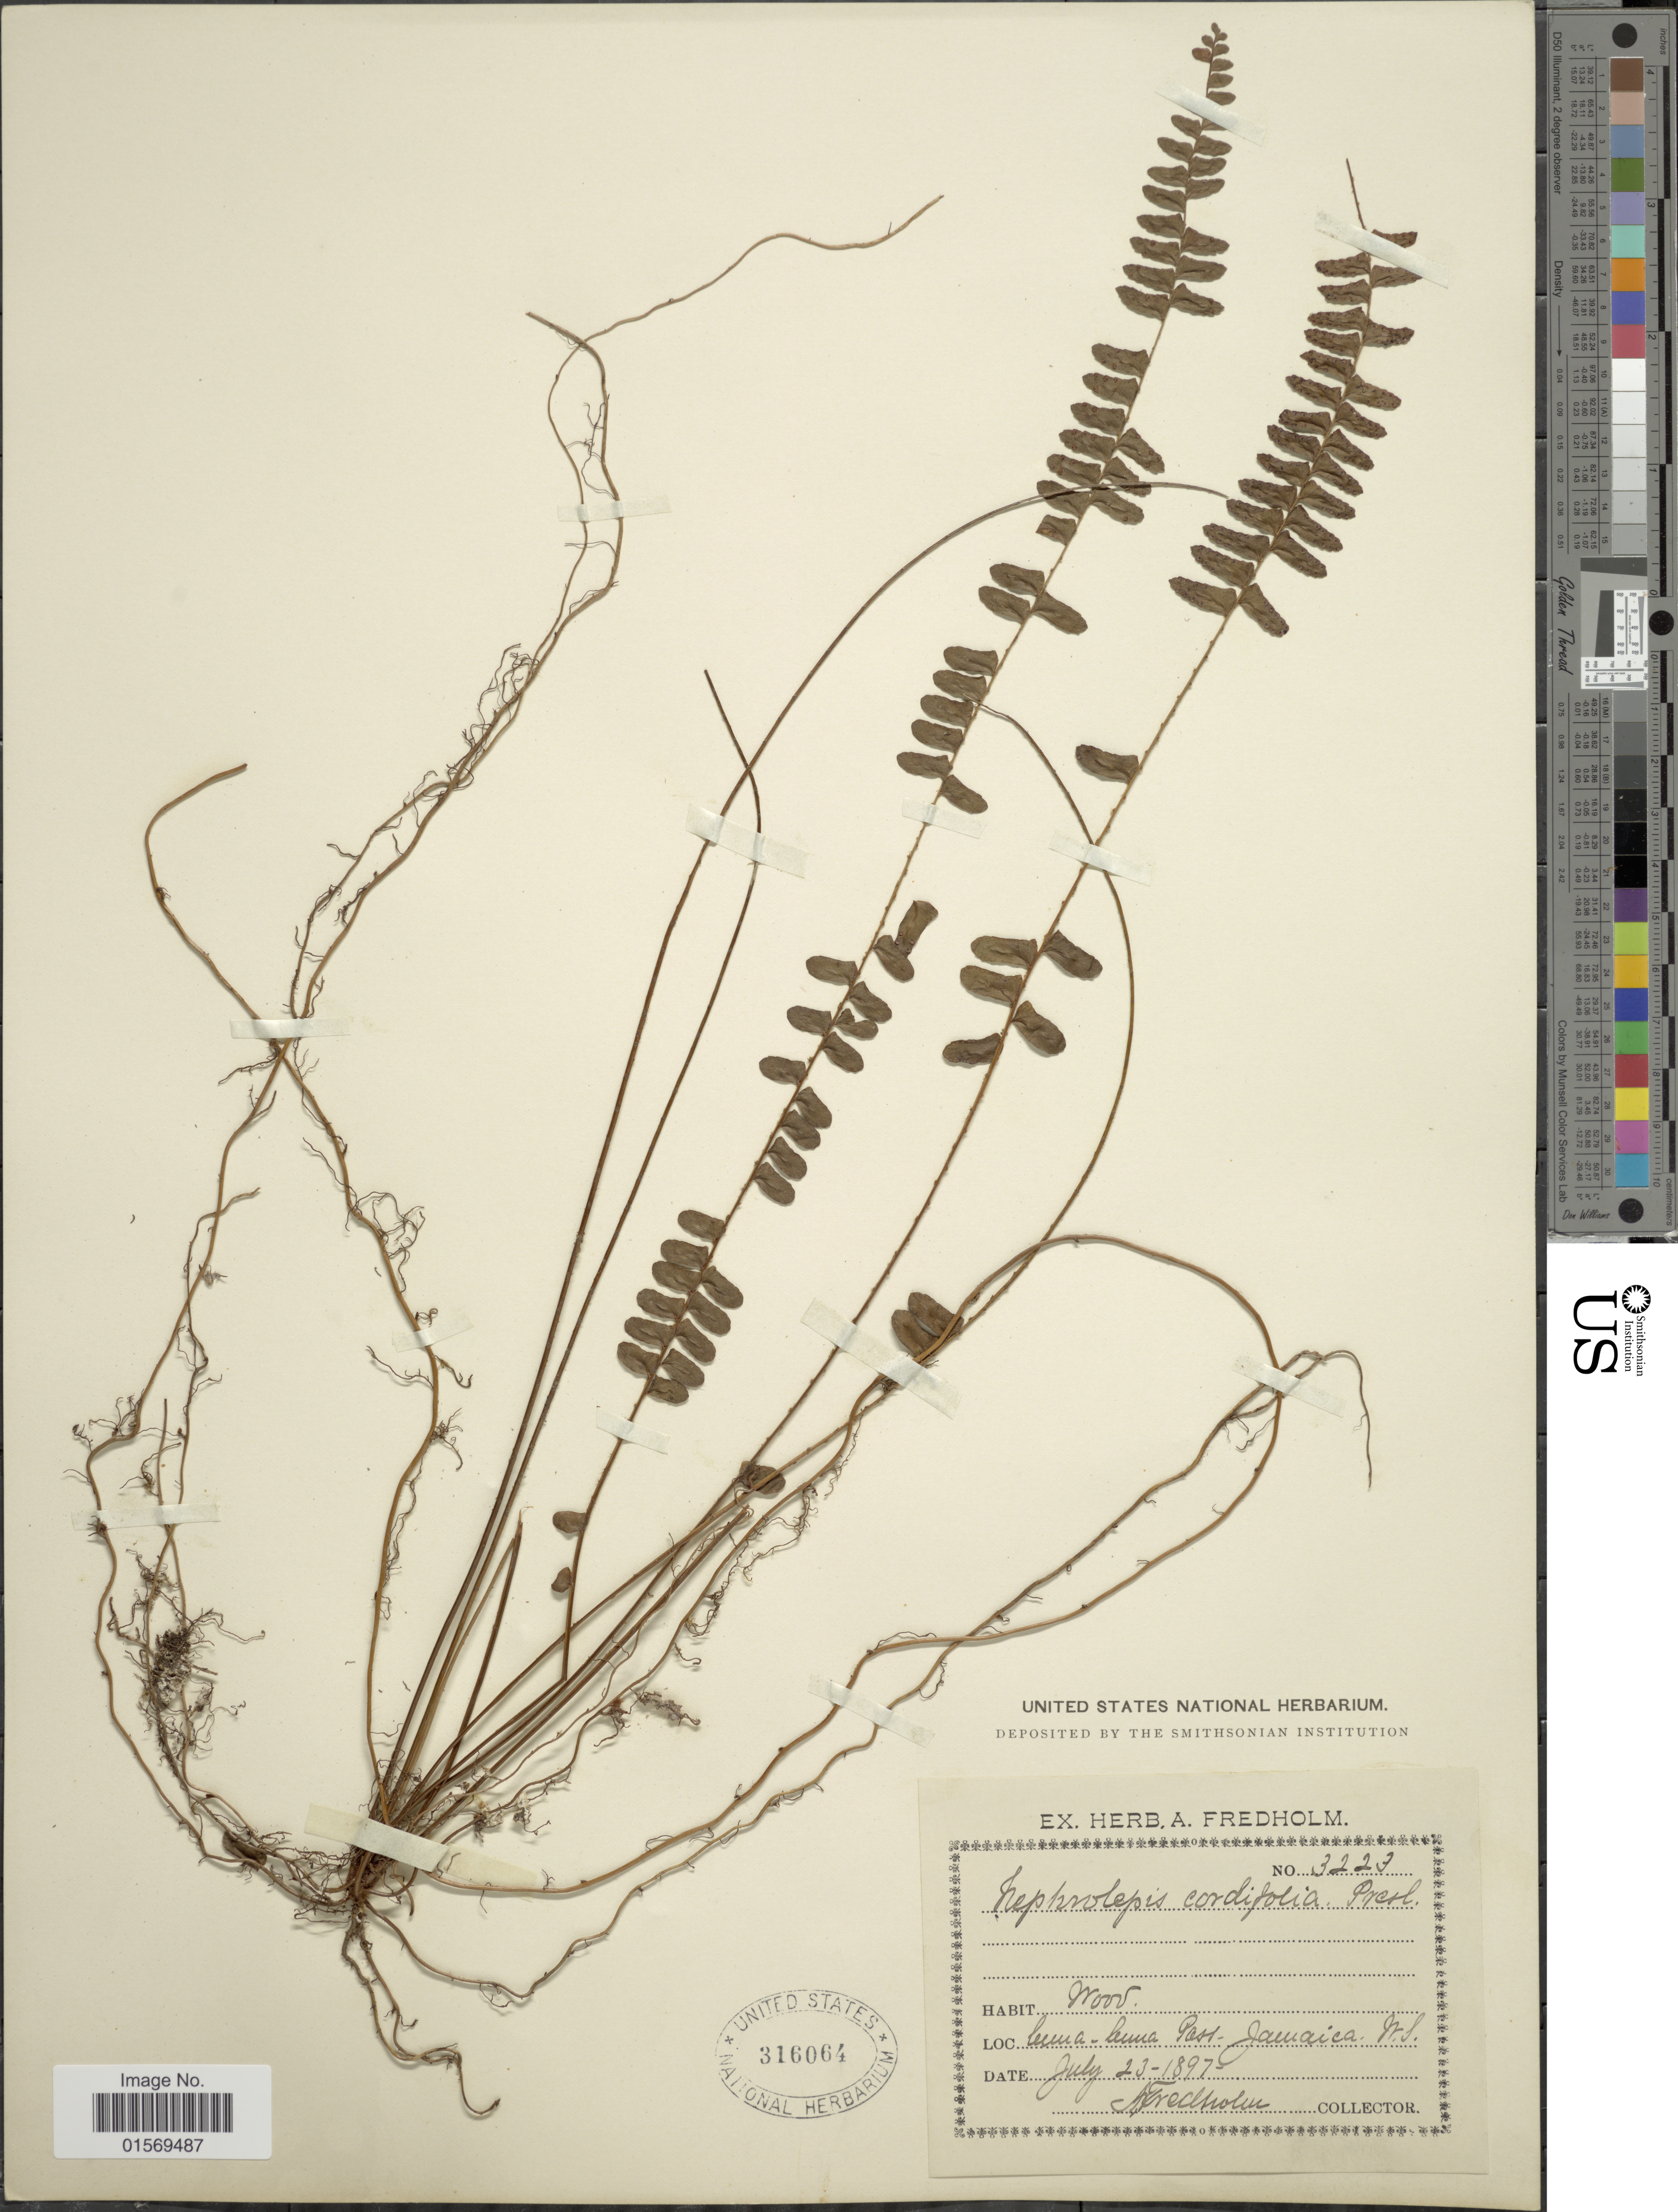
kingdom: Plantae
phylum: Tracheophyta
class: Polypodiopsida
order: Polypodiales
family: Nephrolepidaceae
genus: Nephrolepis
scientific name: Nephrolepis pectinata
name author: (Willd.) Schott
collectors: A. Fredholm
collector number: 3223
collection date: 1897-07-23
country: Jamaica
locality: Cuna-Cuna Pass, Jamaica, W.I.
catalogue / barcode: US 316064